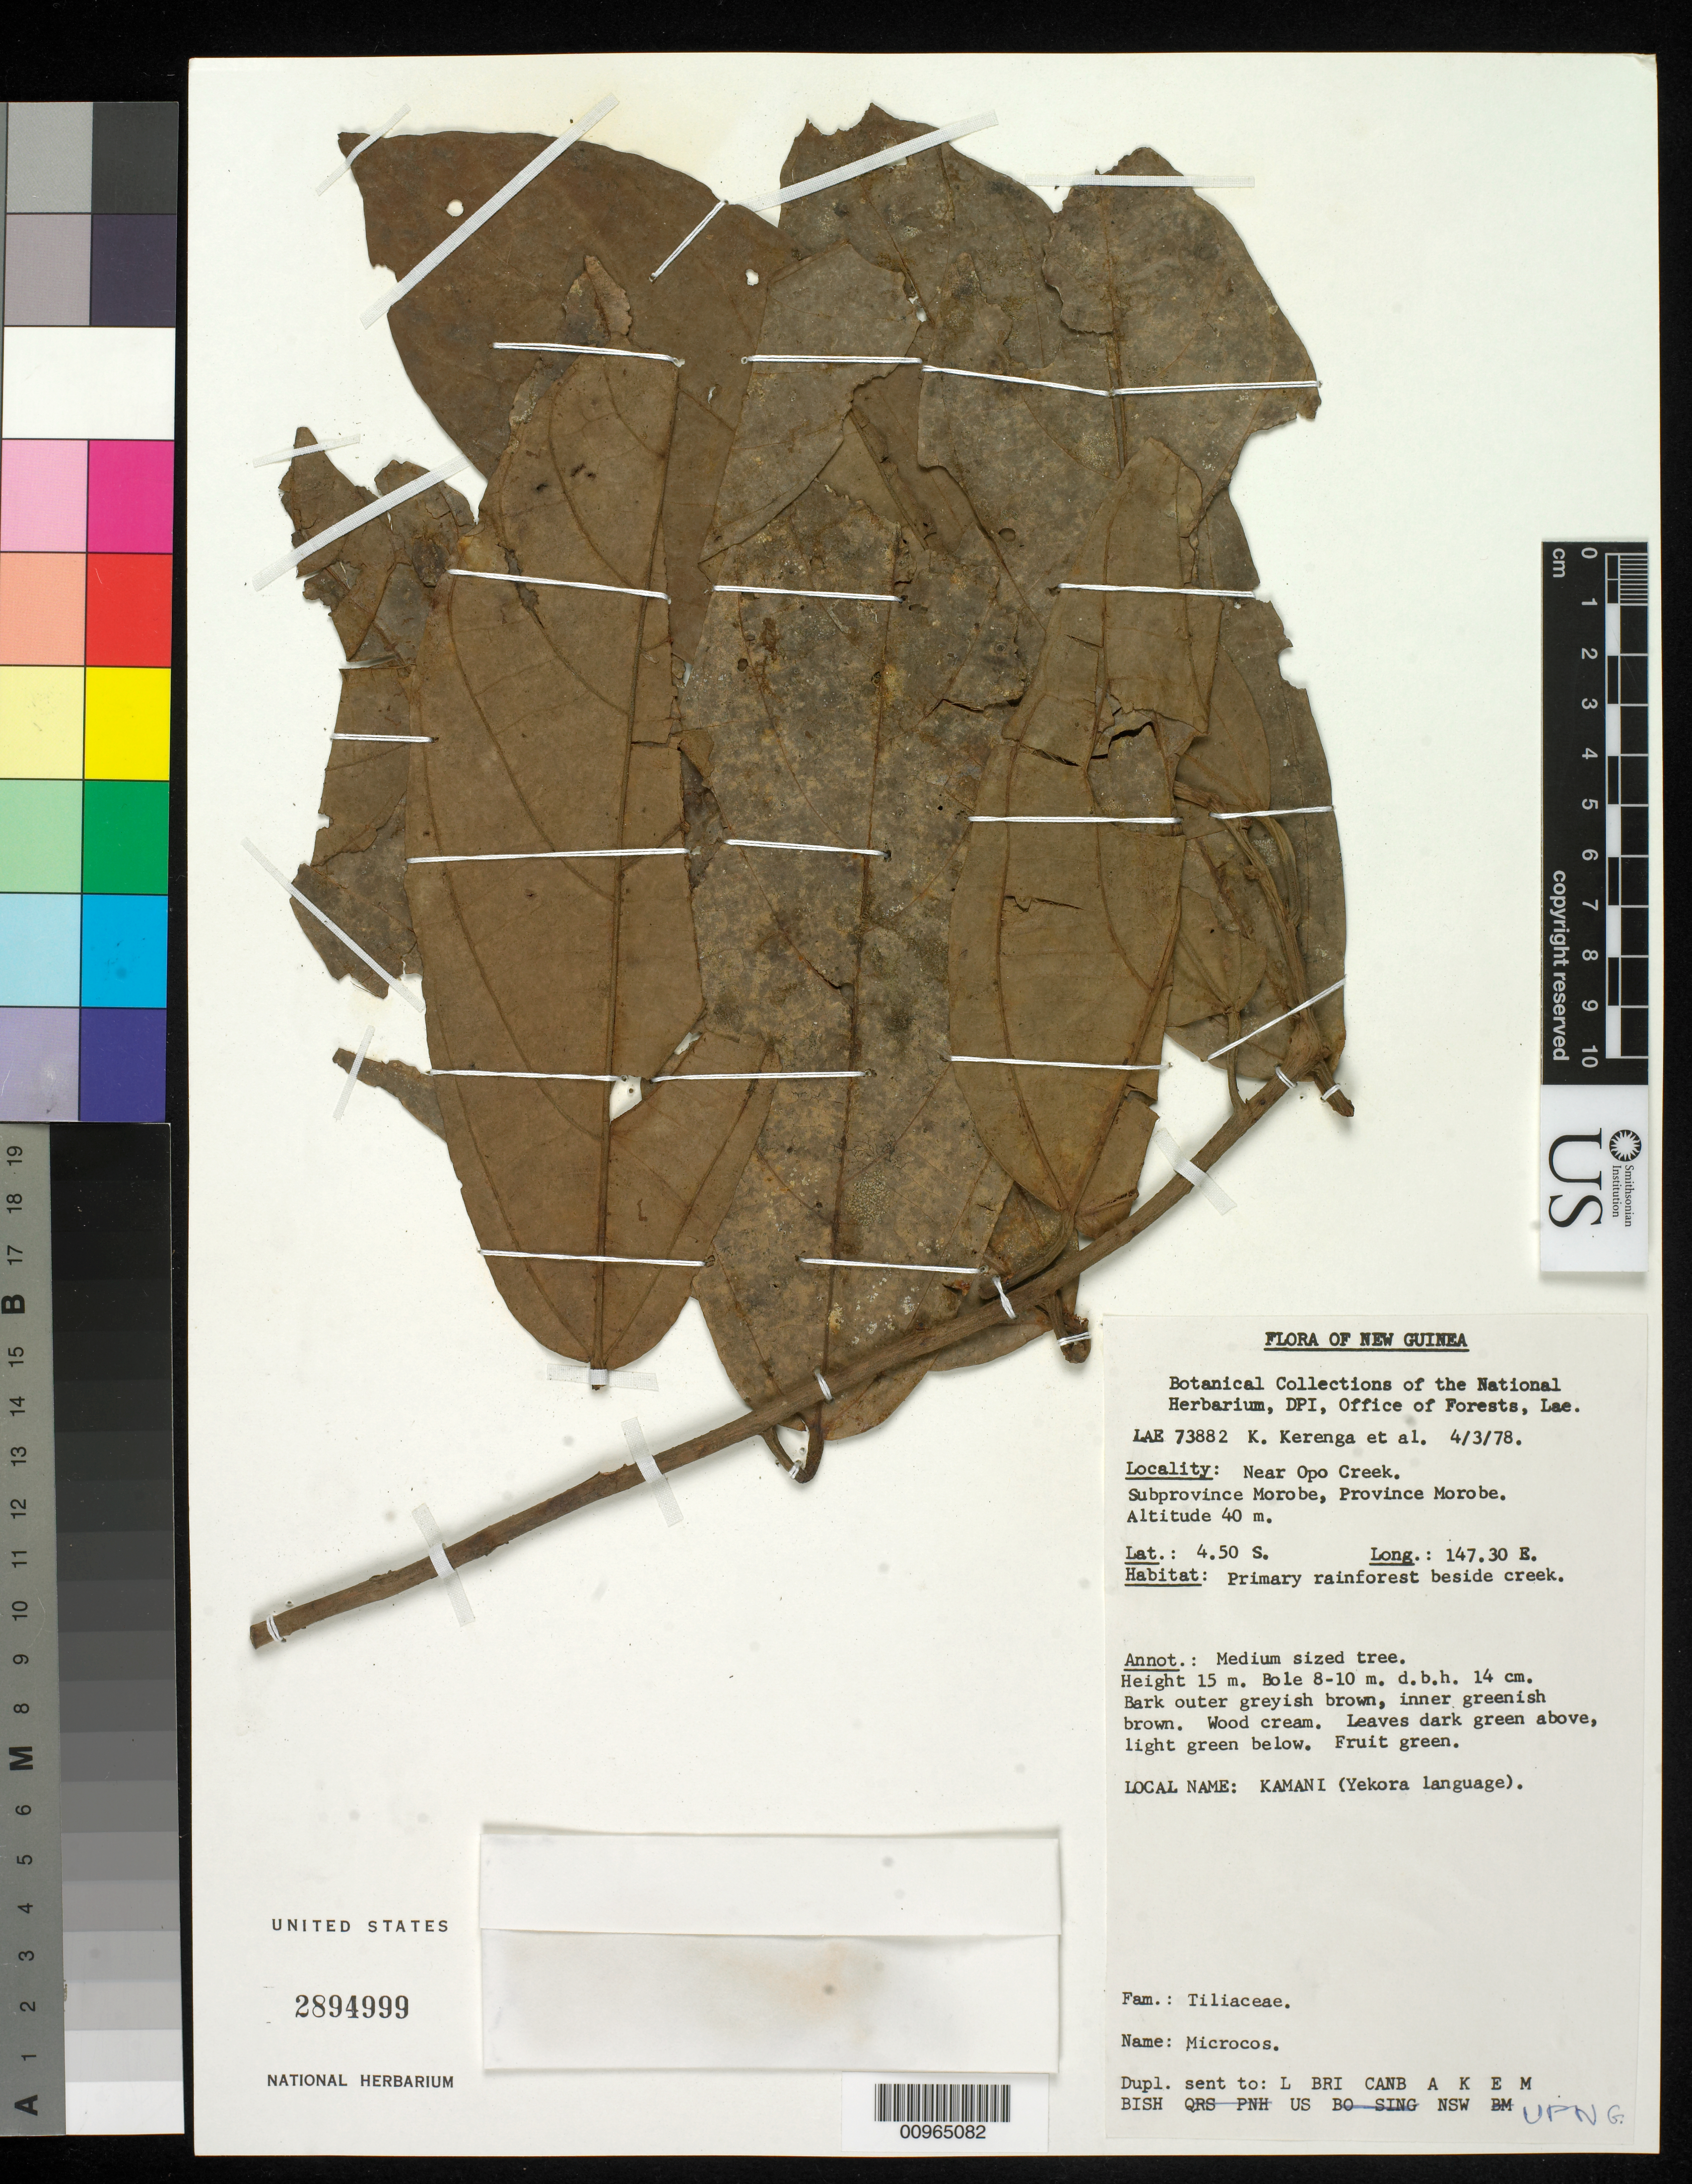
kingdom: Plantae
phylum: Tracheophyta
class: Magnoliopsida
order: Malvales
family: Malvaceae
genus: Microcos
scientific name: Microcos sp.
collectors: K. Kerenga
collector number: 73882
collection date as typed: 04 Mar 1978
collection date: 1978-03-04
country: Papua New Guinea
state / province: Morobe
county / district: Morobe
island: New Guinea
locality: Near Opo Creek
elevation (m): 40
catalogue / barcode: US 2894999